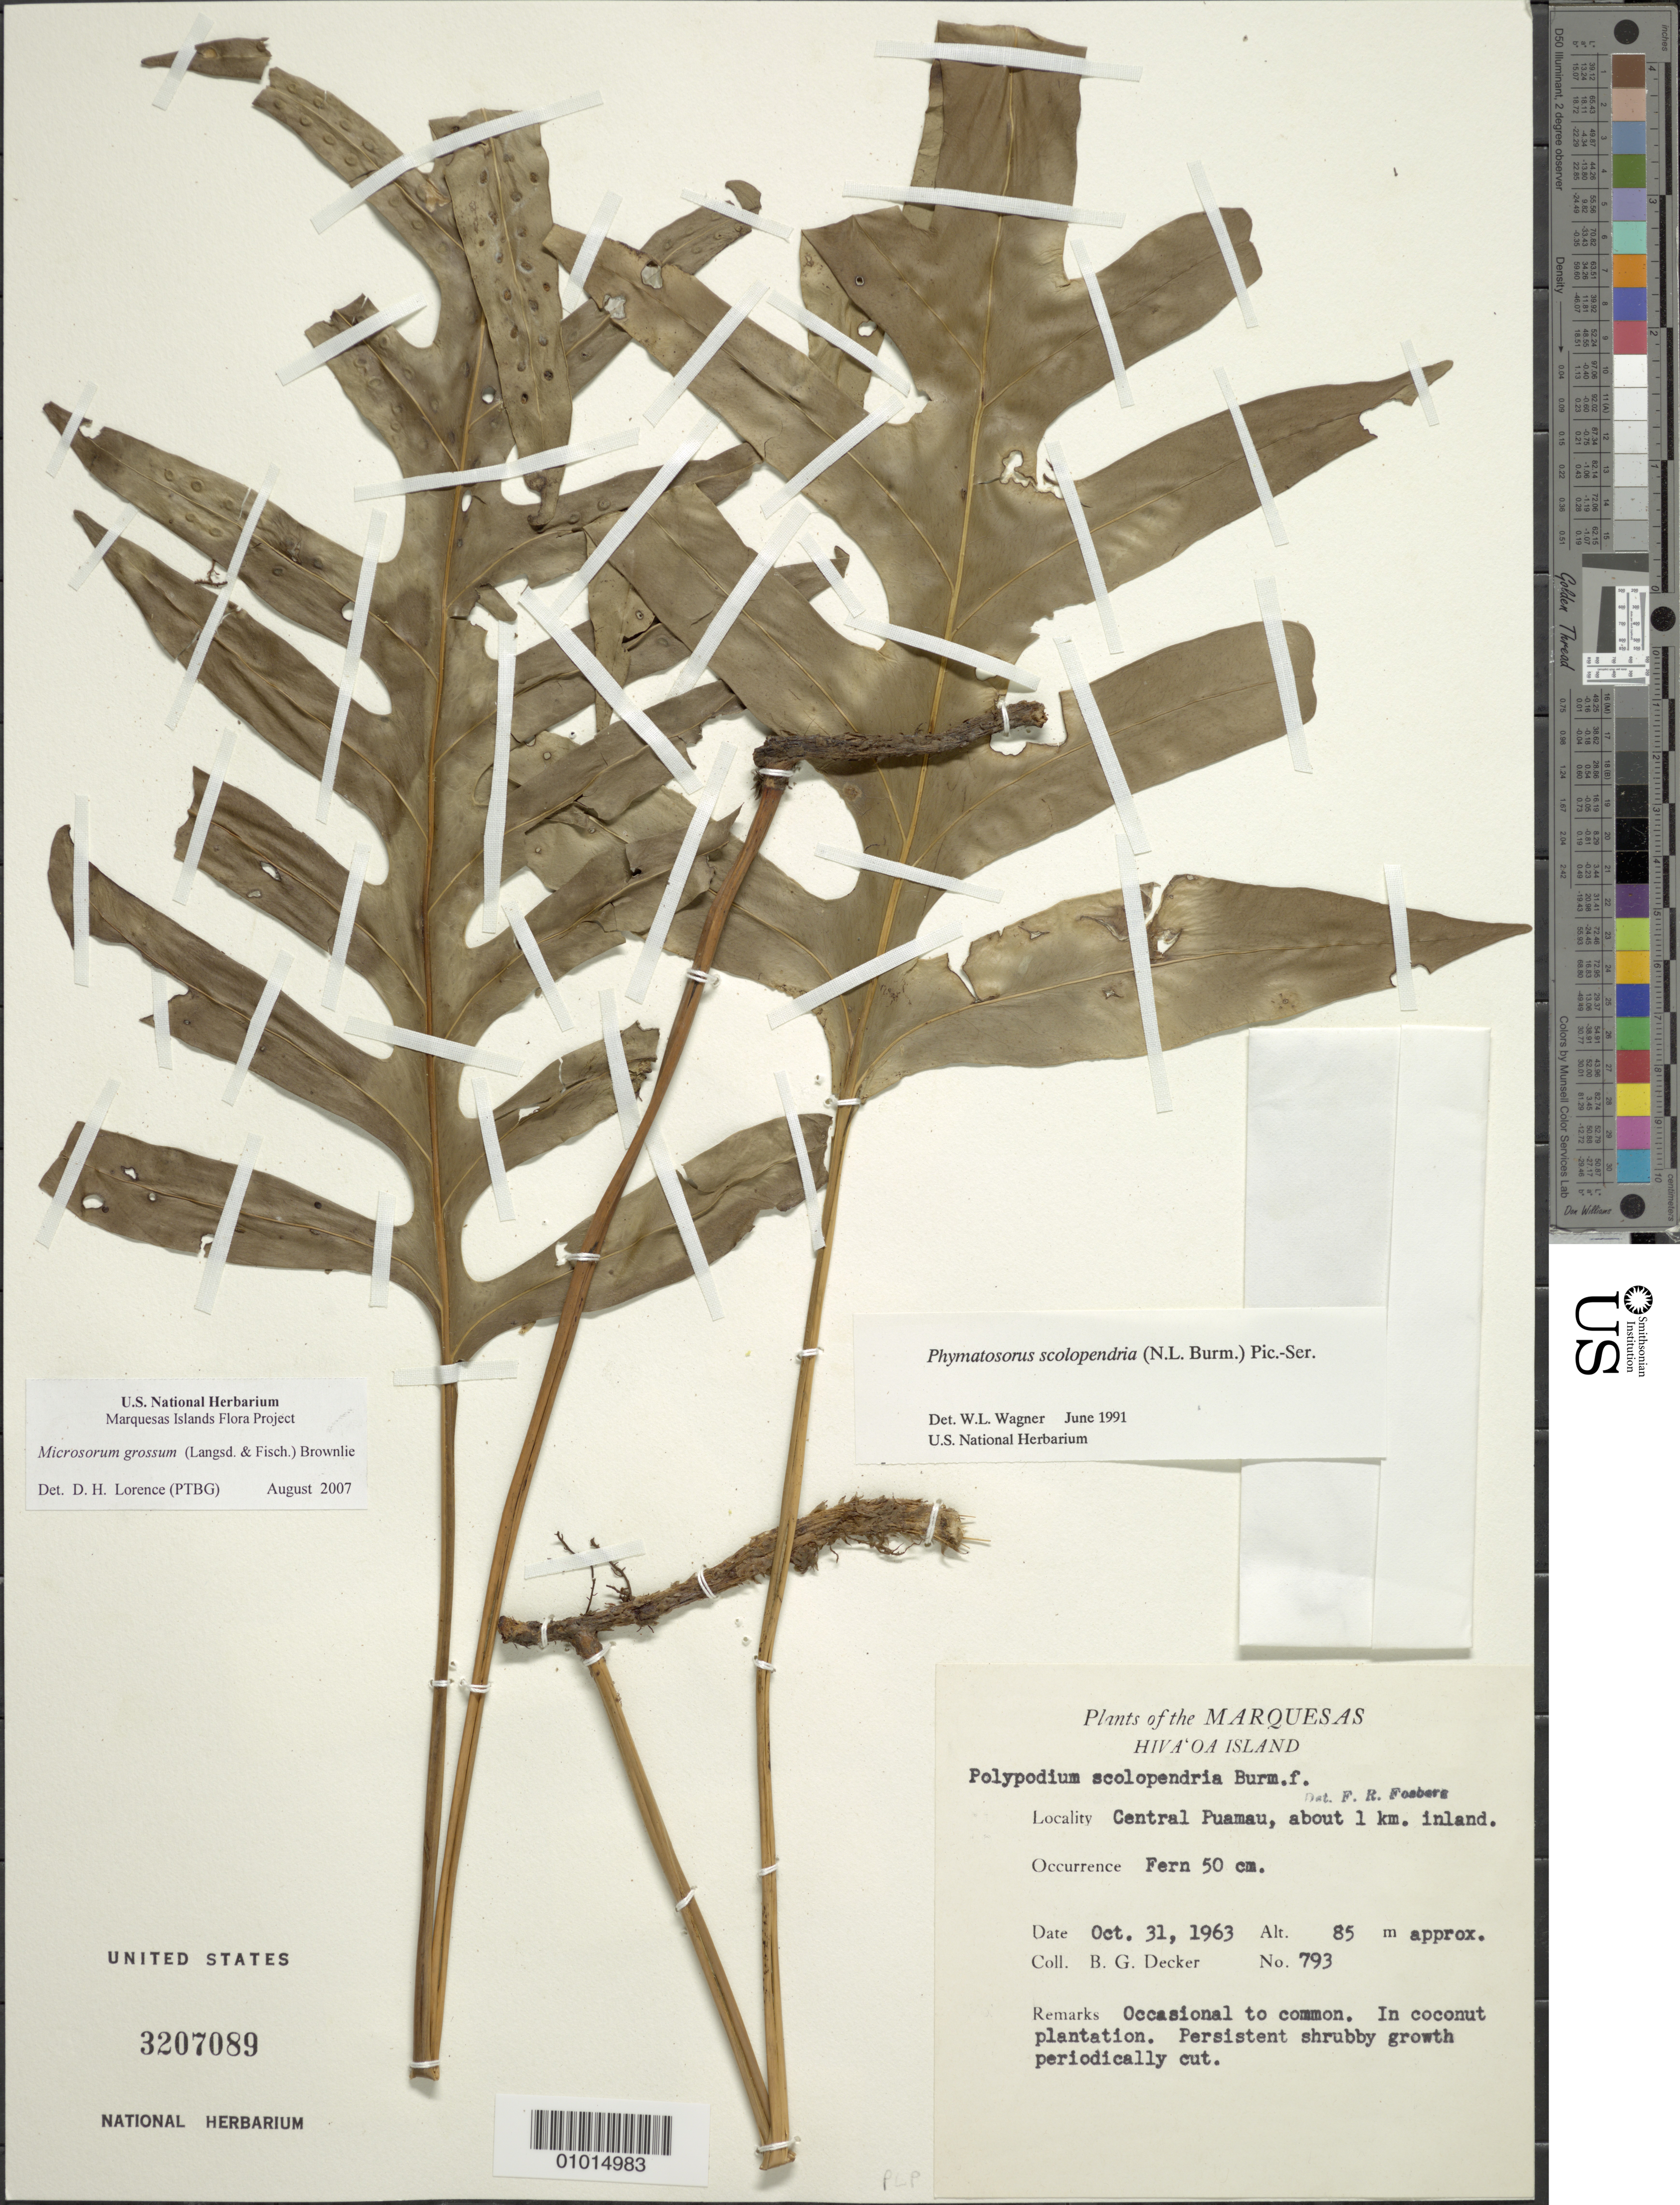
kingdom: Plantae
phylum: Tracheophyta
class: Polypodiopsida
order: Polypodiales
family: Polypodiaceae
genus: Microsorum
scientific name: Microsorum grossum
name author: (Langsd. & Fisch.) S.B. Andrews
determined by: Lorence, David H., (PTBG), National Tropical Botanical Garden (UNITED STATES)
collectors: B. G. Decker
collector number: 793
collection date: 1963-10-31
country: French Polynesia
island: Hiva Oa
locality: central Puamau, about 1 km inland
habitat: In coconut plantation; persistent shrubby growth periodically cut; occasional to common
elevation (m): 85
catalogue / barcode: US 3207089